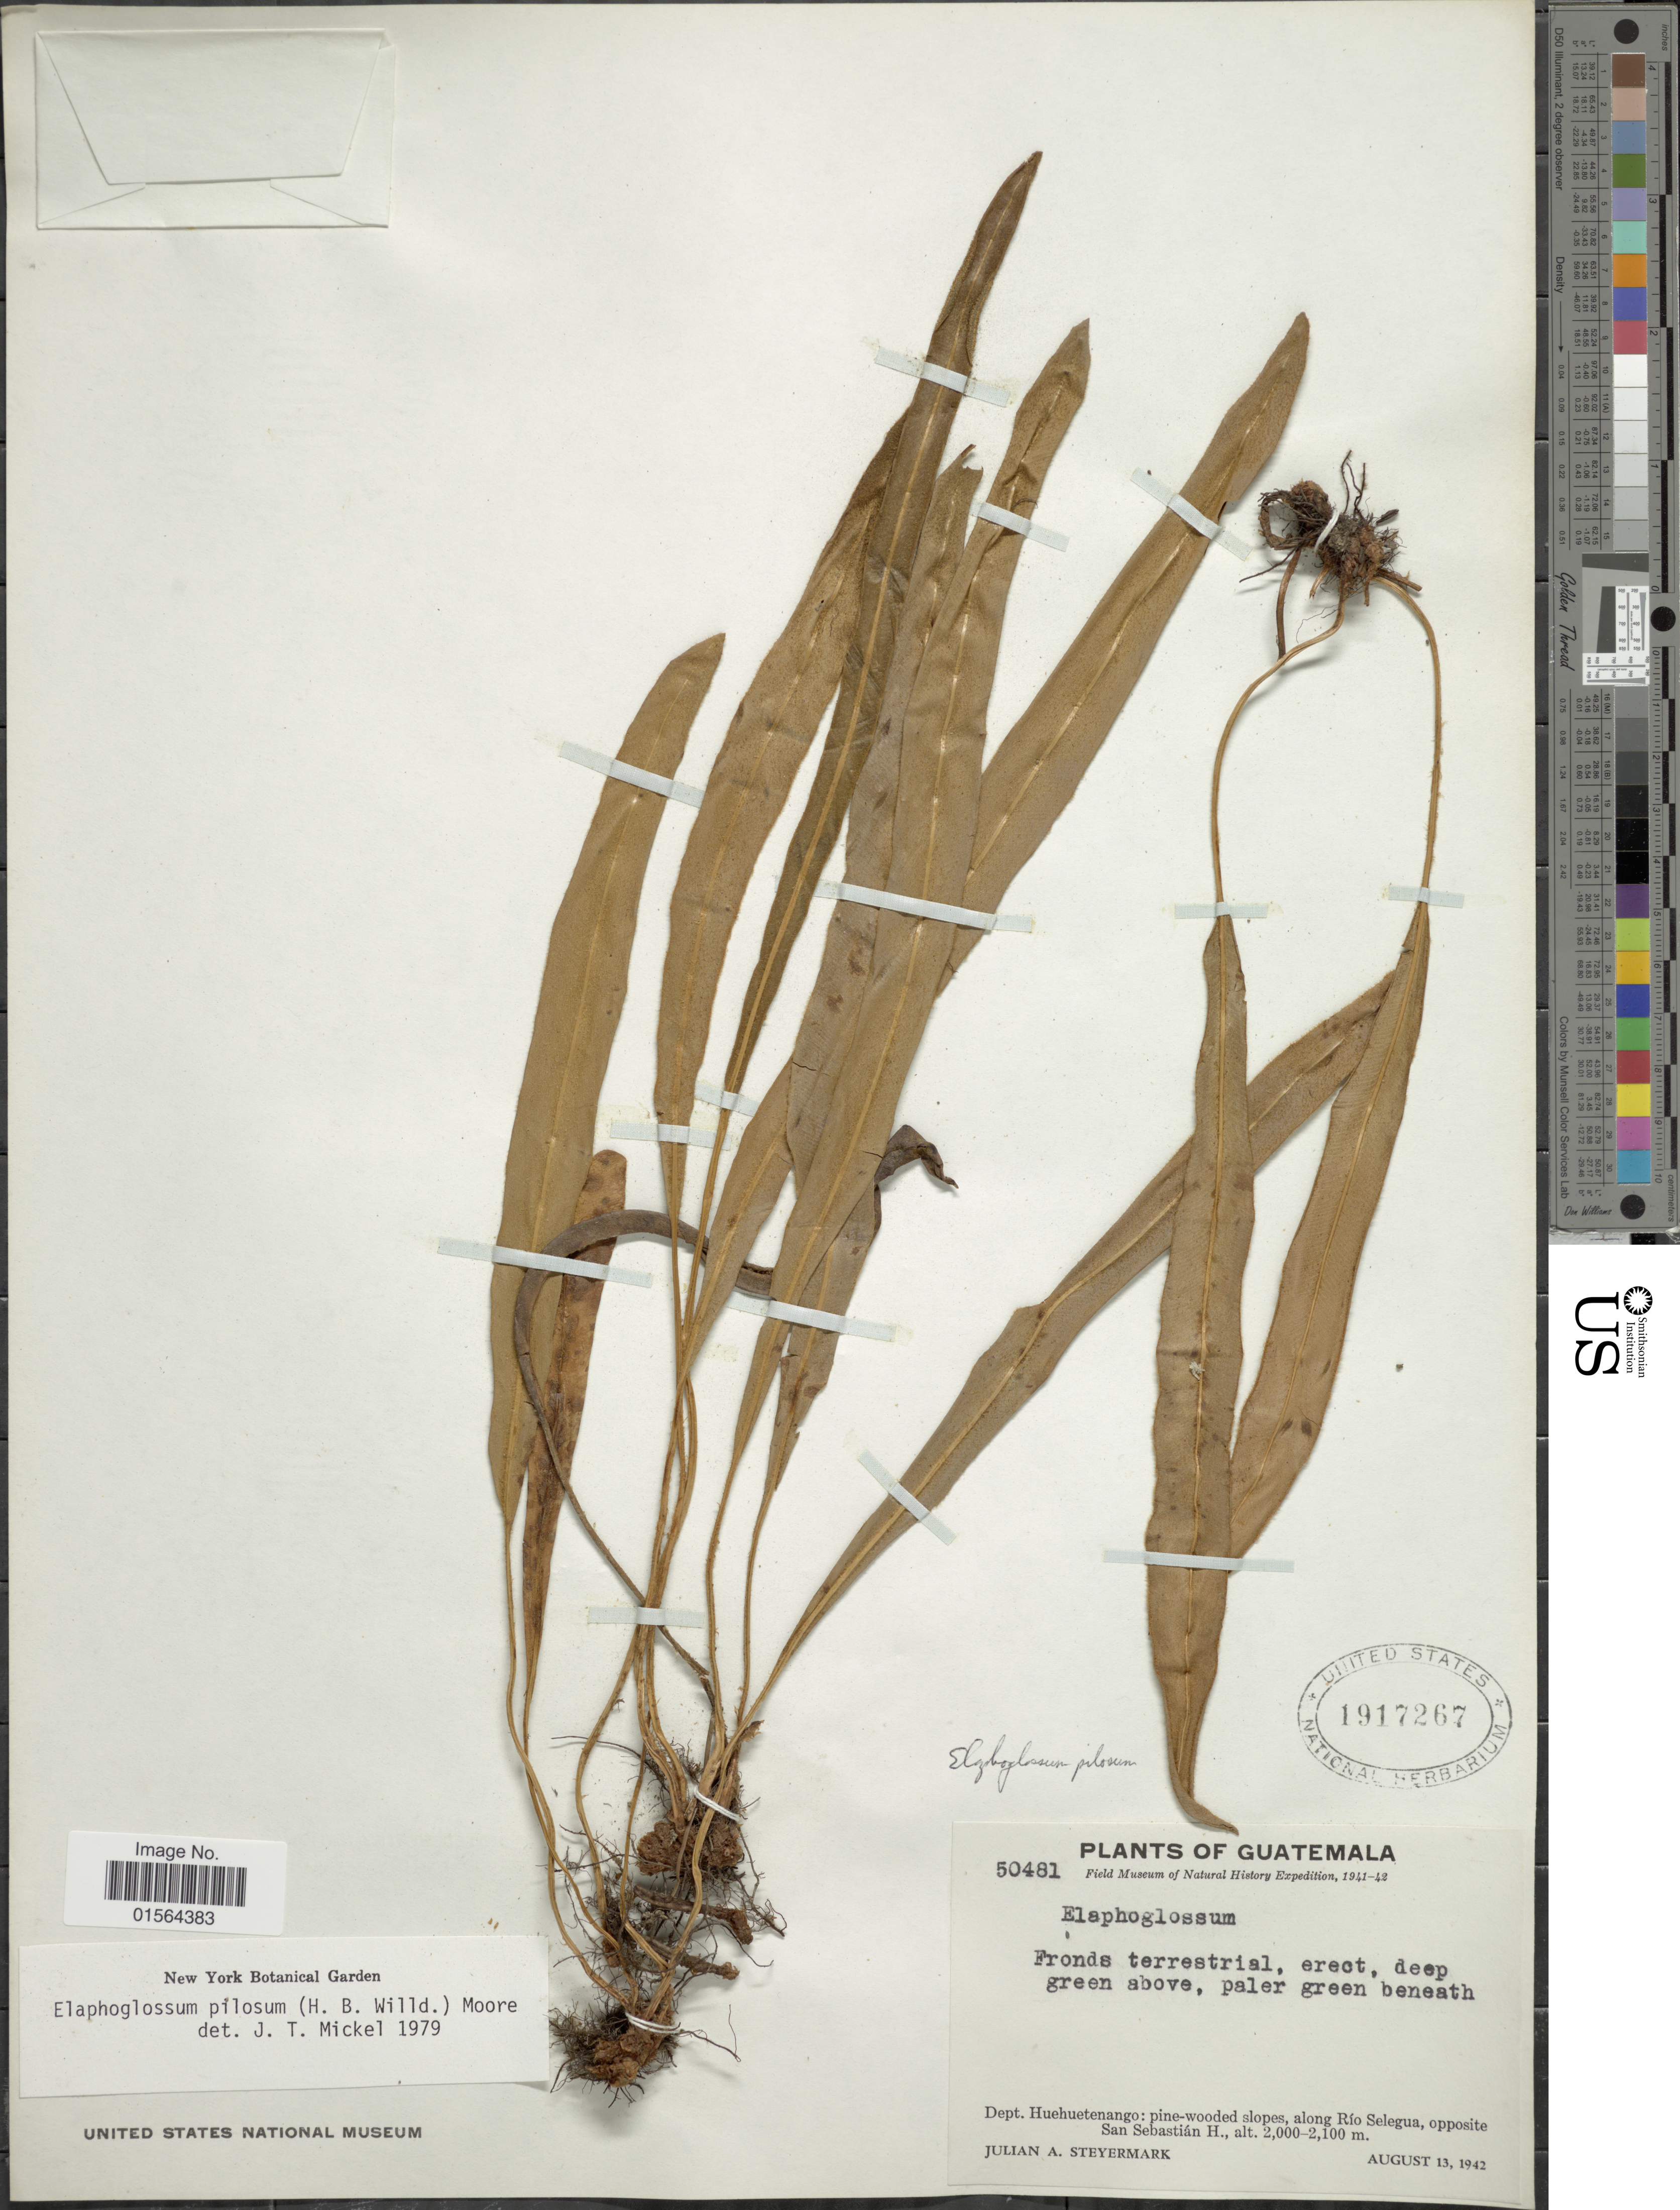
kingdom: Plantae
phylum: Tracheophyta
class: Polypodiopsida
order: Polypodiales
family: Dryopteridaceae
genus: Elaphoglossum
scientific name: Elaphoglossum muelleri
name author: (E. Fourn.) C. Chr.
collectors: J. Steyermark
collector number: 50481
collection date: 1942-08-13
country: Guatemala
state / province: Huehuetenango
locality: Dept. Huehuetenango: pine-wooded slopes, along Rio Selegua, opposite San Sebastian H.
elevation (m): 2000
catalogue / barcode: US 1917267